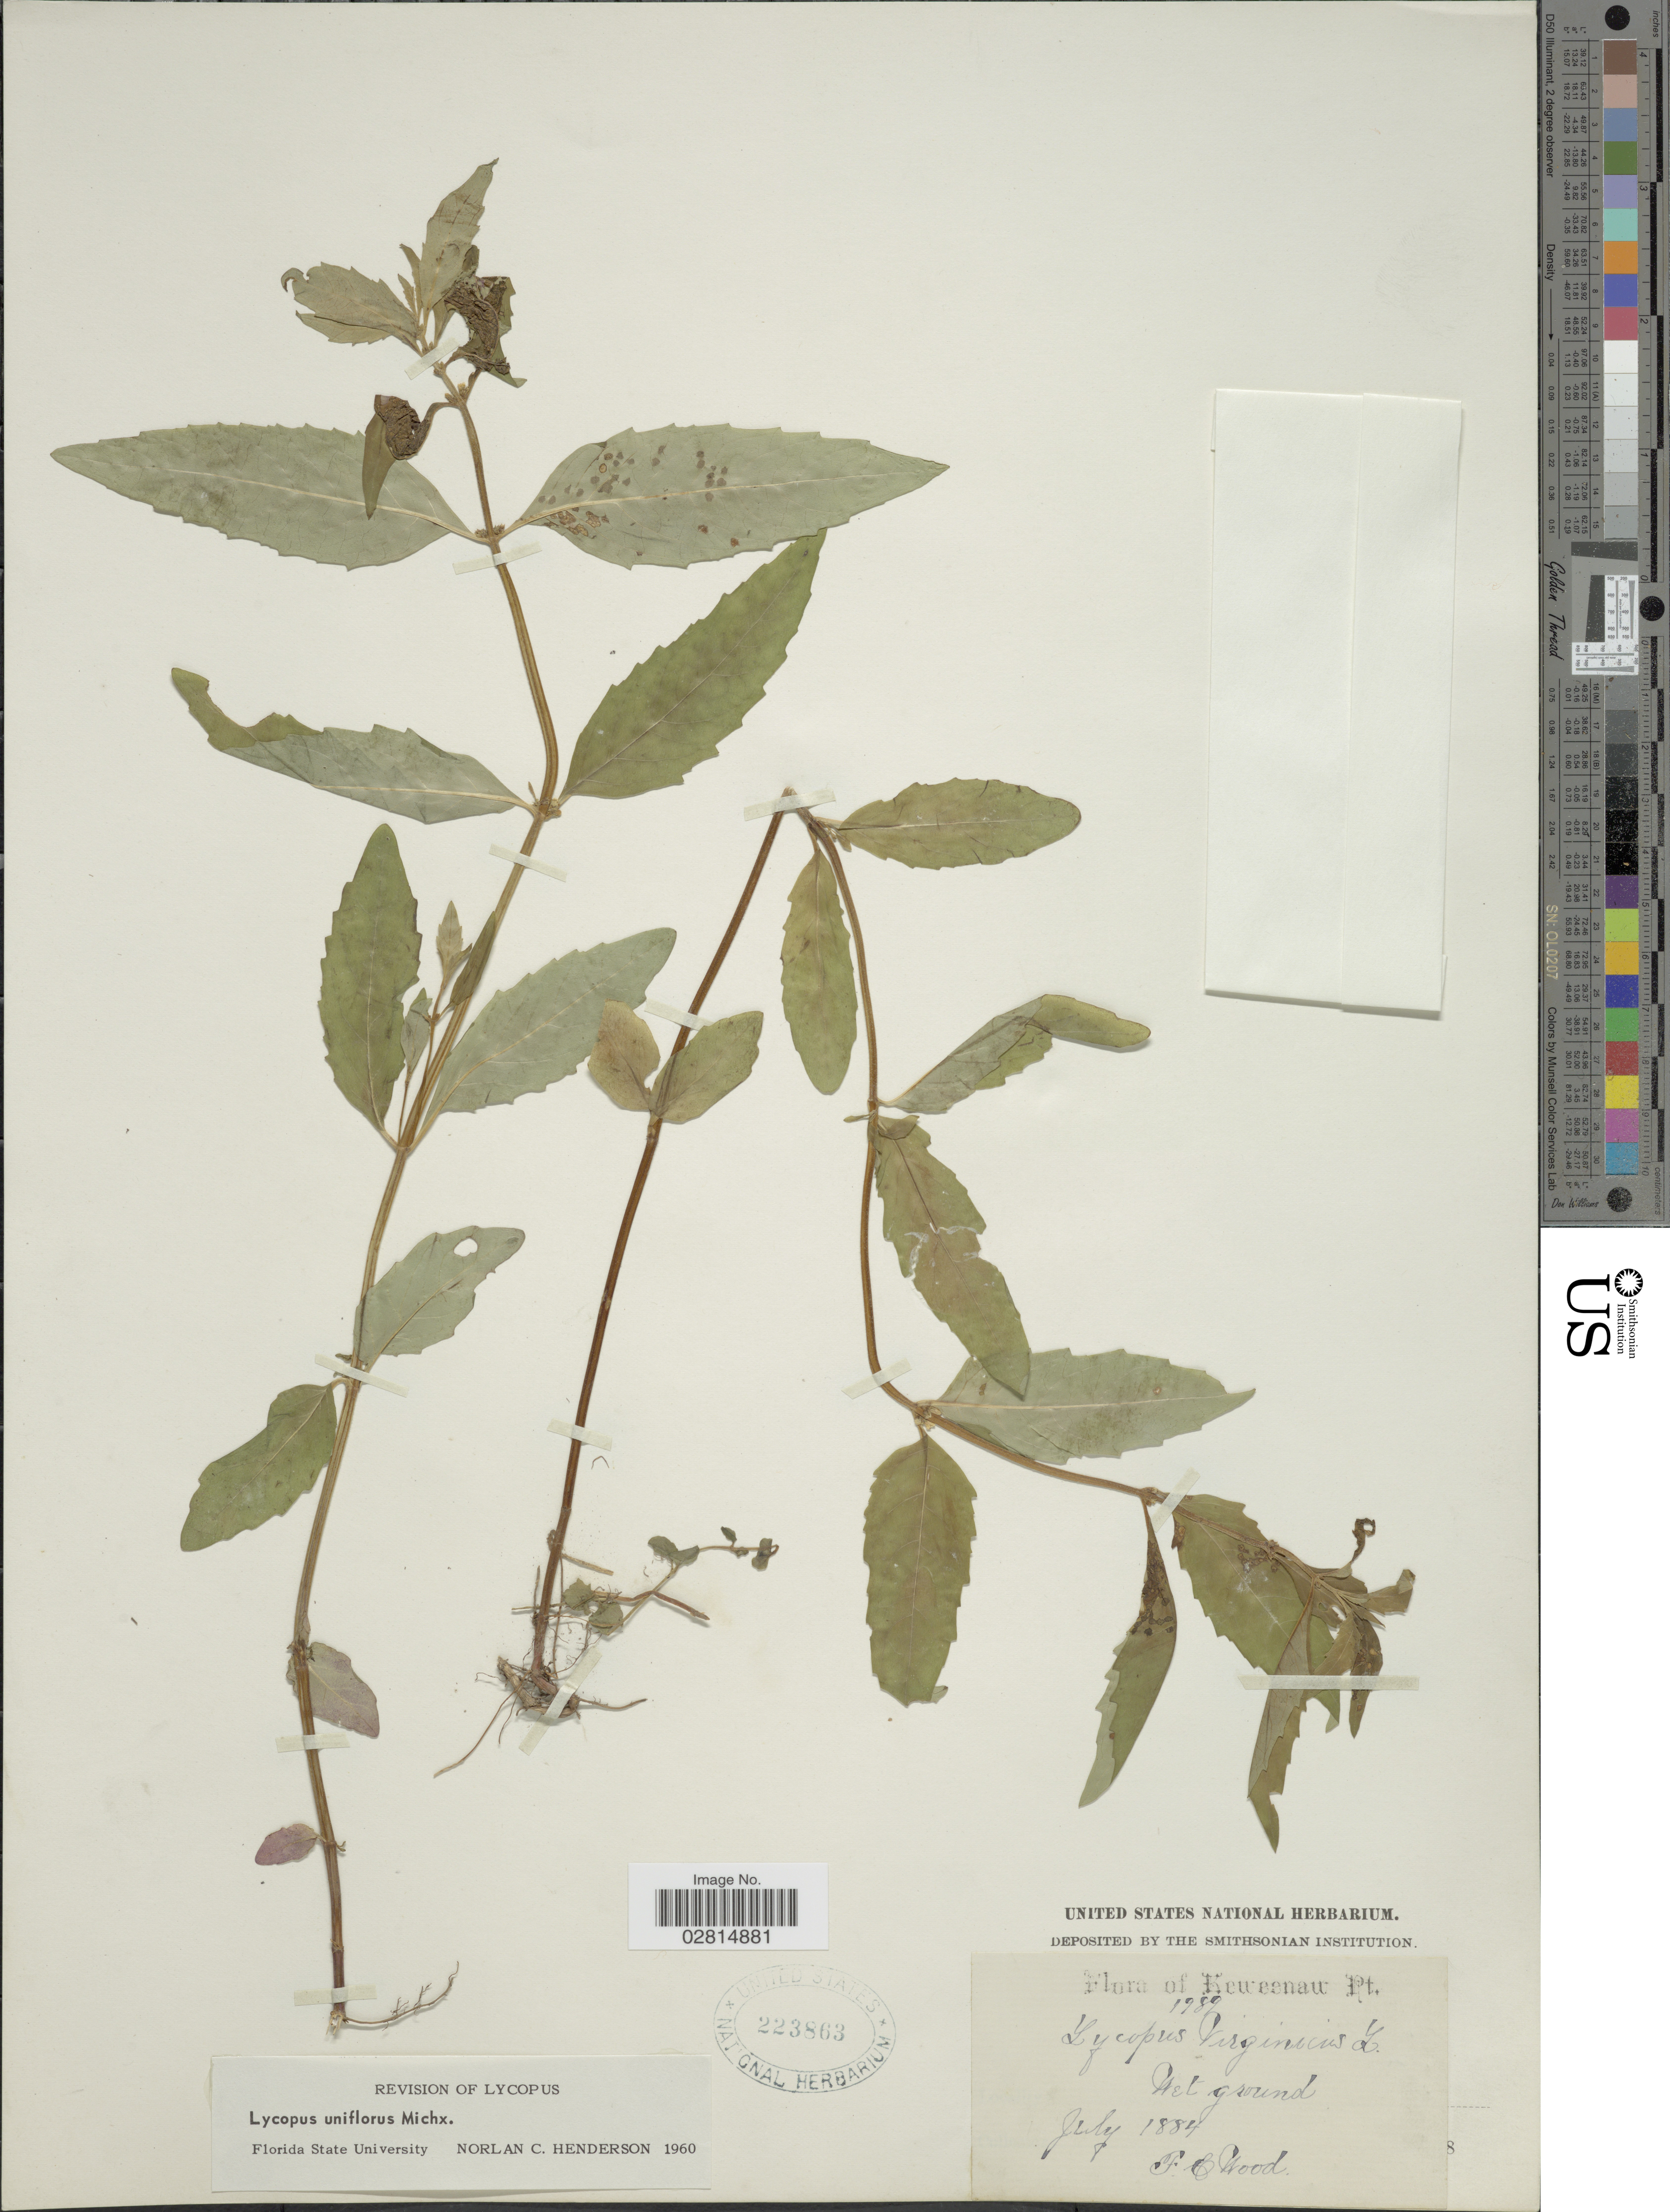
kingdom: Plantae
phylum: Tracheophyta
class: Magnoliopsida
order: Lamiales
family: Lamiaceae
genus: Lycopus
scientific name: Lycopus uniflorus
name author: Michx.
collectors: F. Wood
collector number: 1989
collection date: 1884-07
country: United States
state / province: Michigan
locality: Keweenau Pt.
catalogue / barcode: US 223863